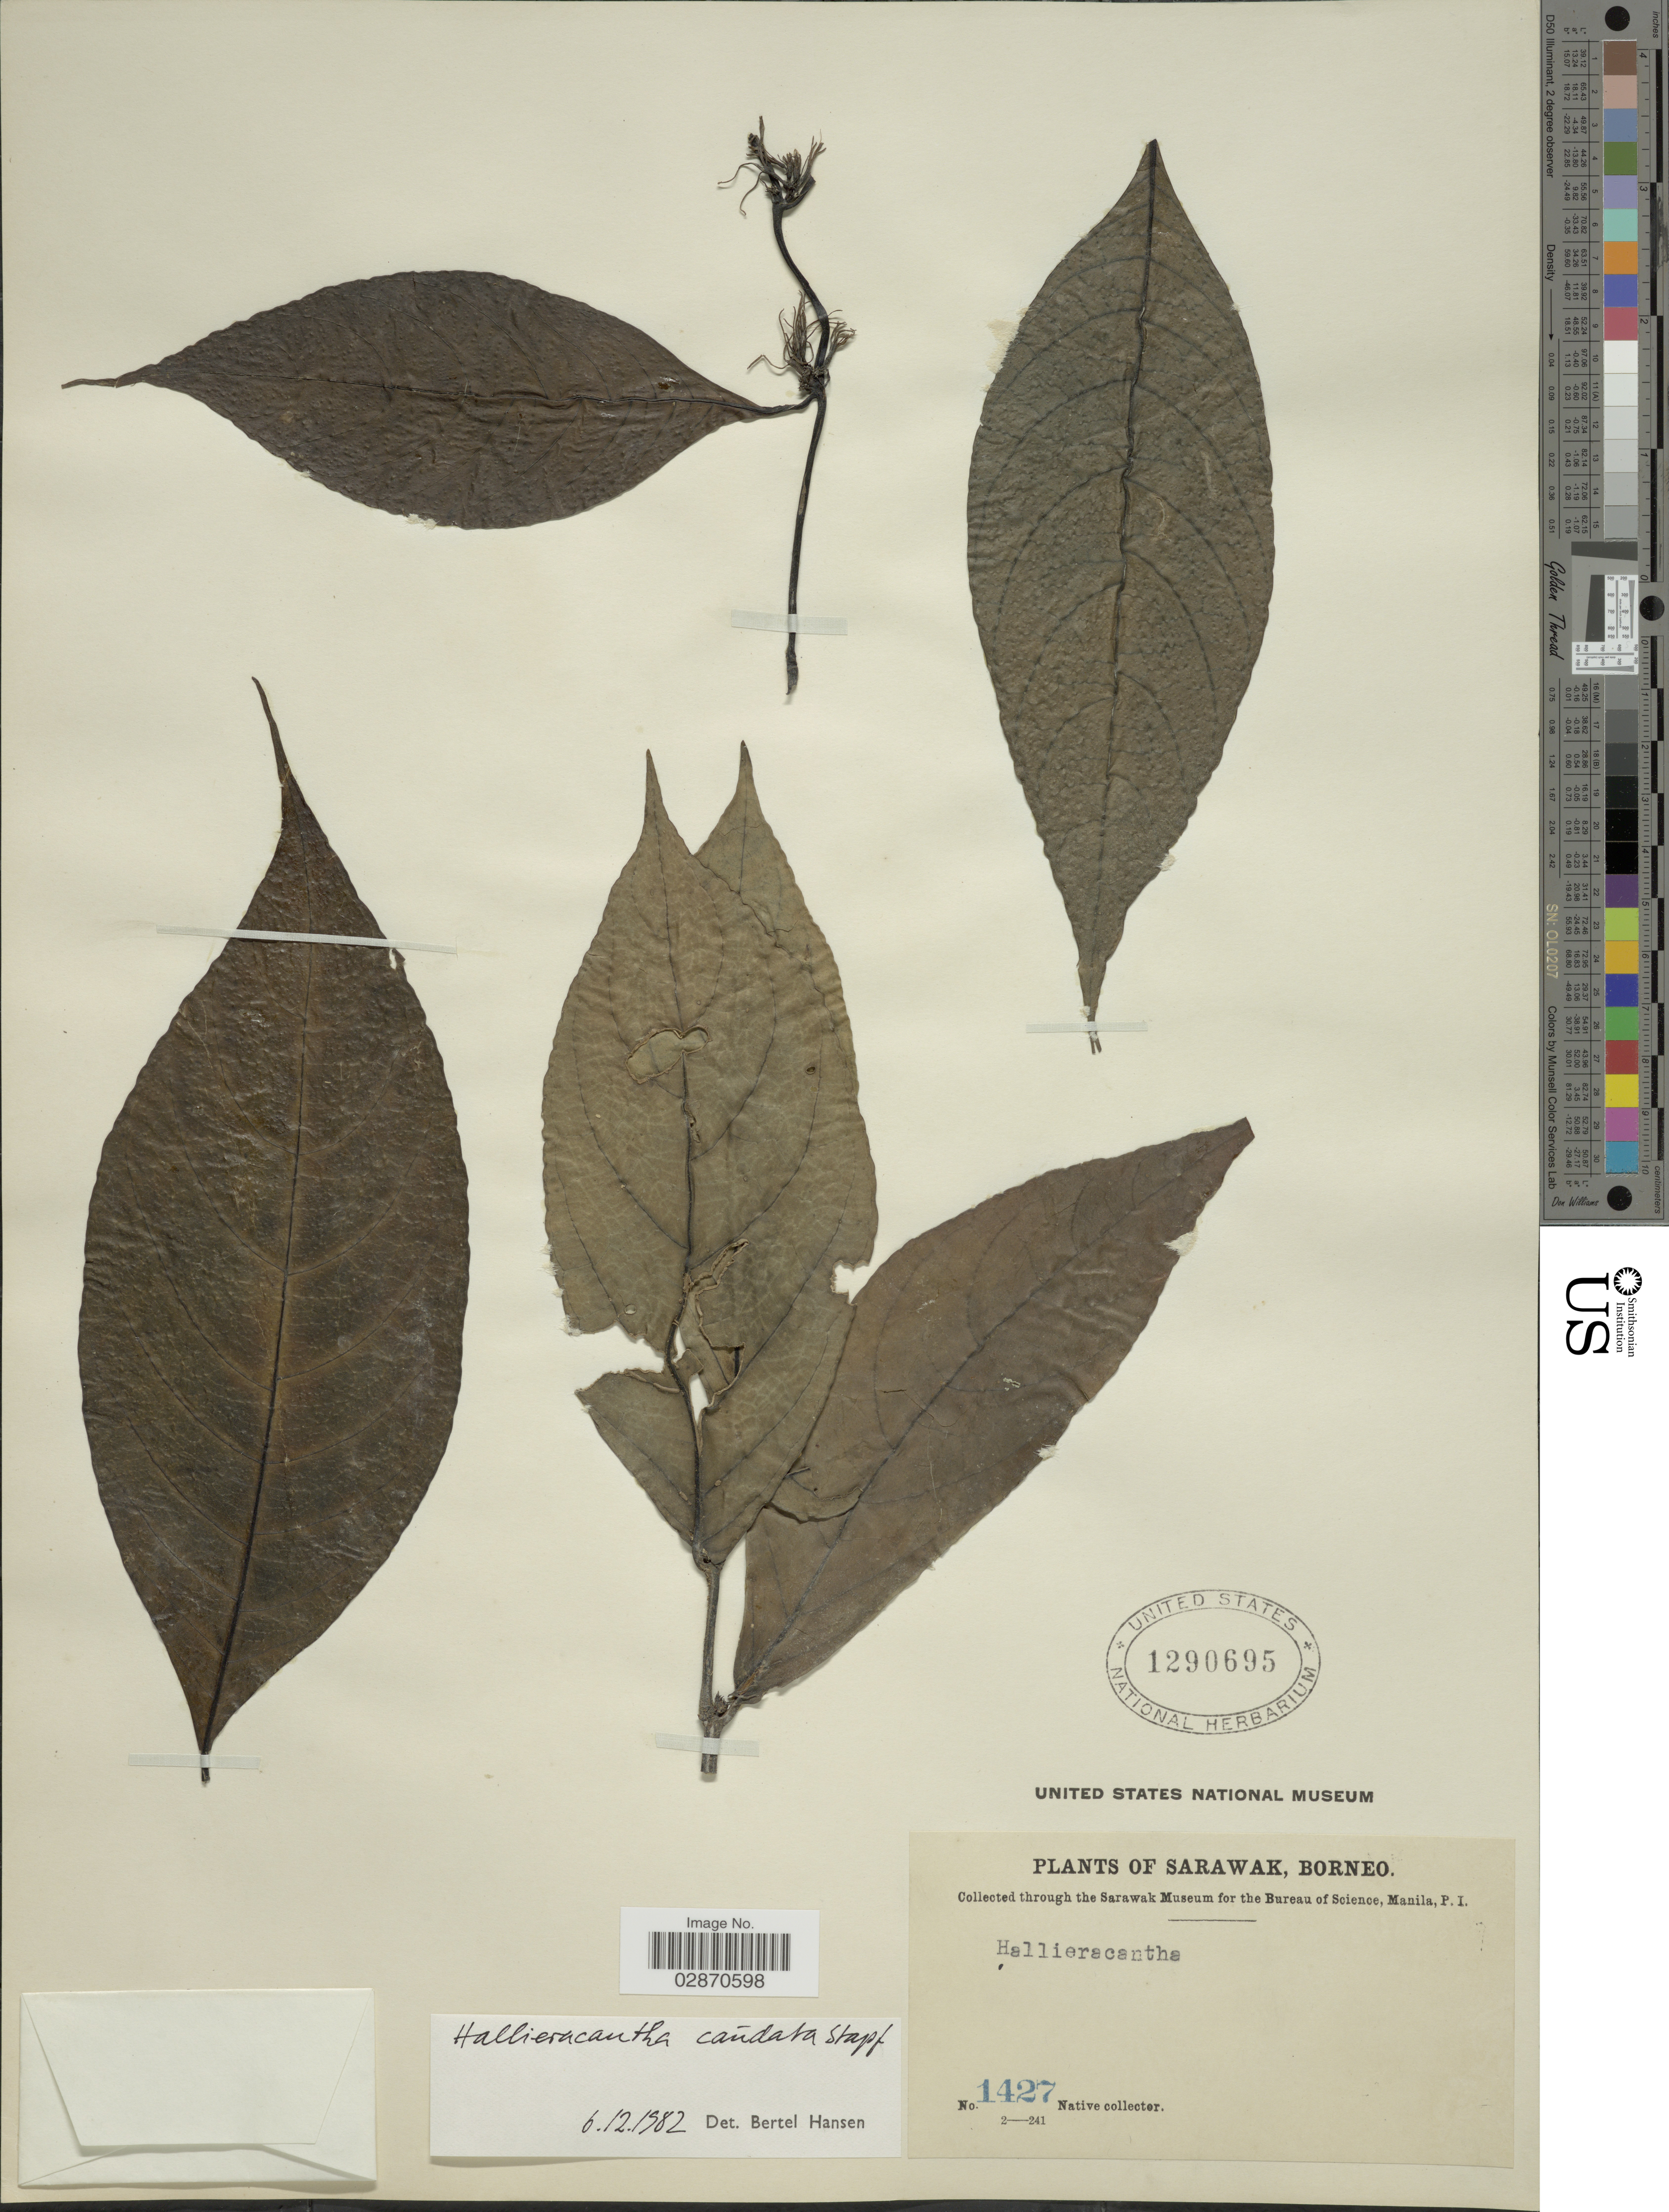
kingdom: Plantae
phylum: Tracheophyta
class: Magnoliopsida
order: Lamiales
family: Acanthaceae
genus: Ptyssiglottis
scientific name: Ptyssiglottis caudata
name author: (Stapf) B. Hansen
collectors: Native collector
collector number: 1427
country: Malaysia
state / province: Sarawak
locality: Borneo.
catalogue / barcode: US 1290695